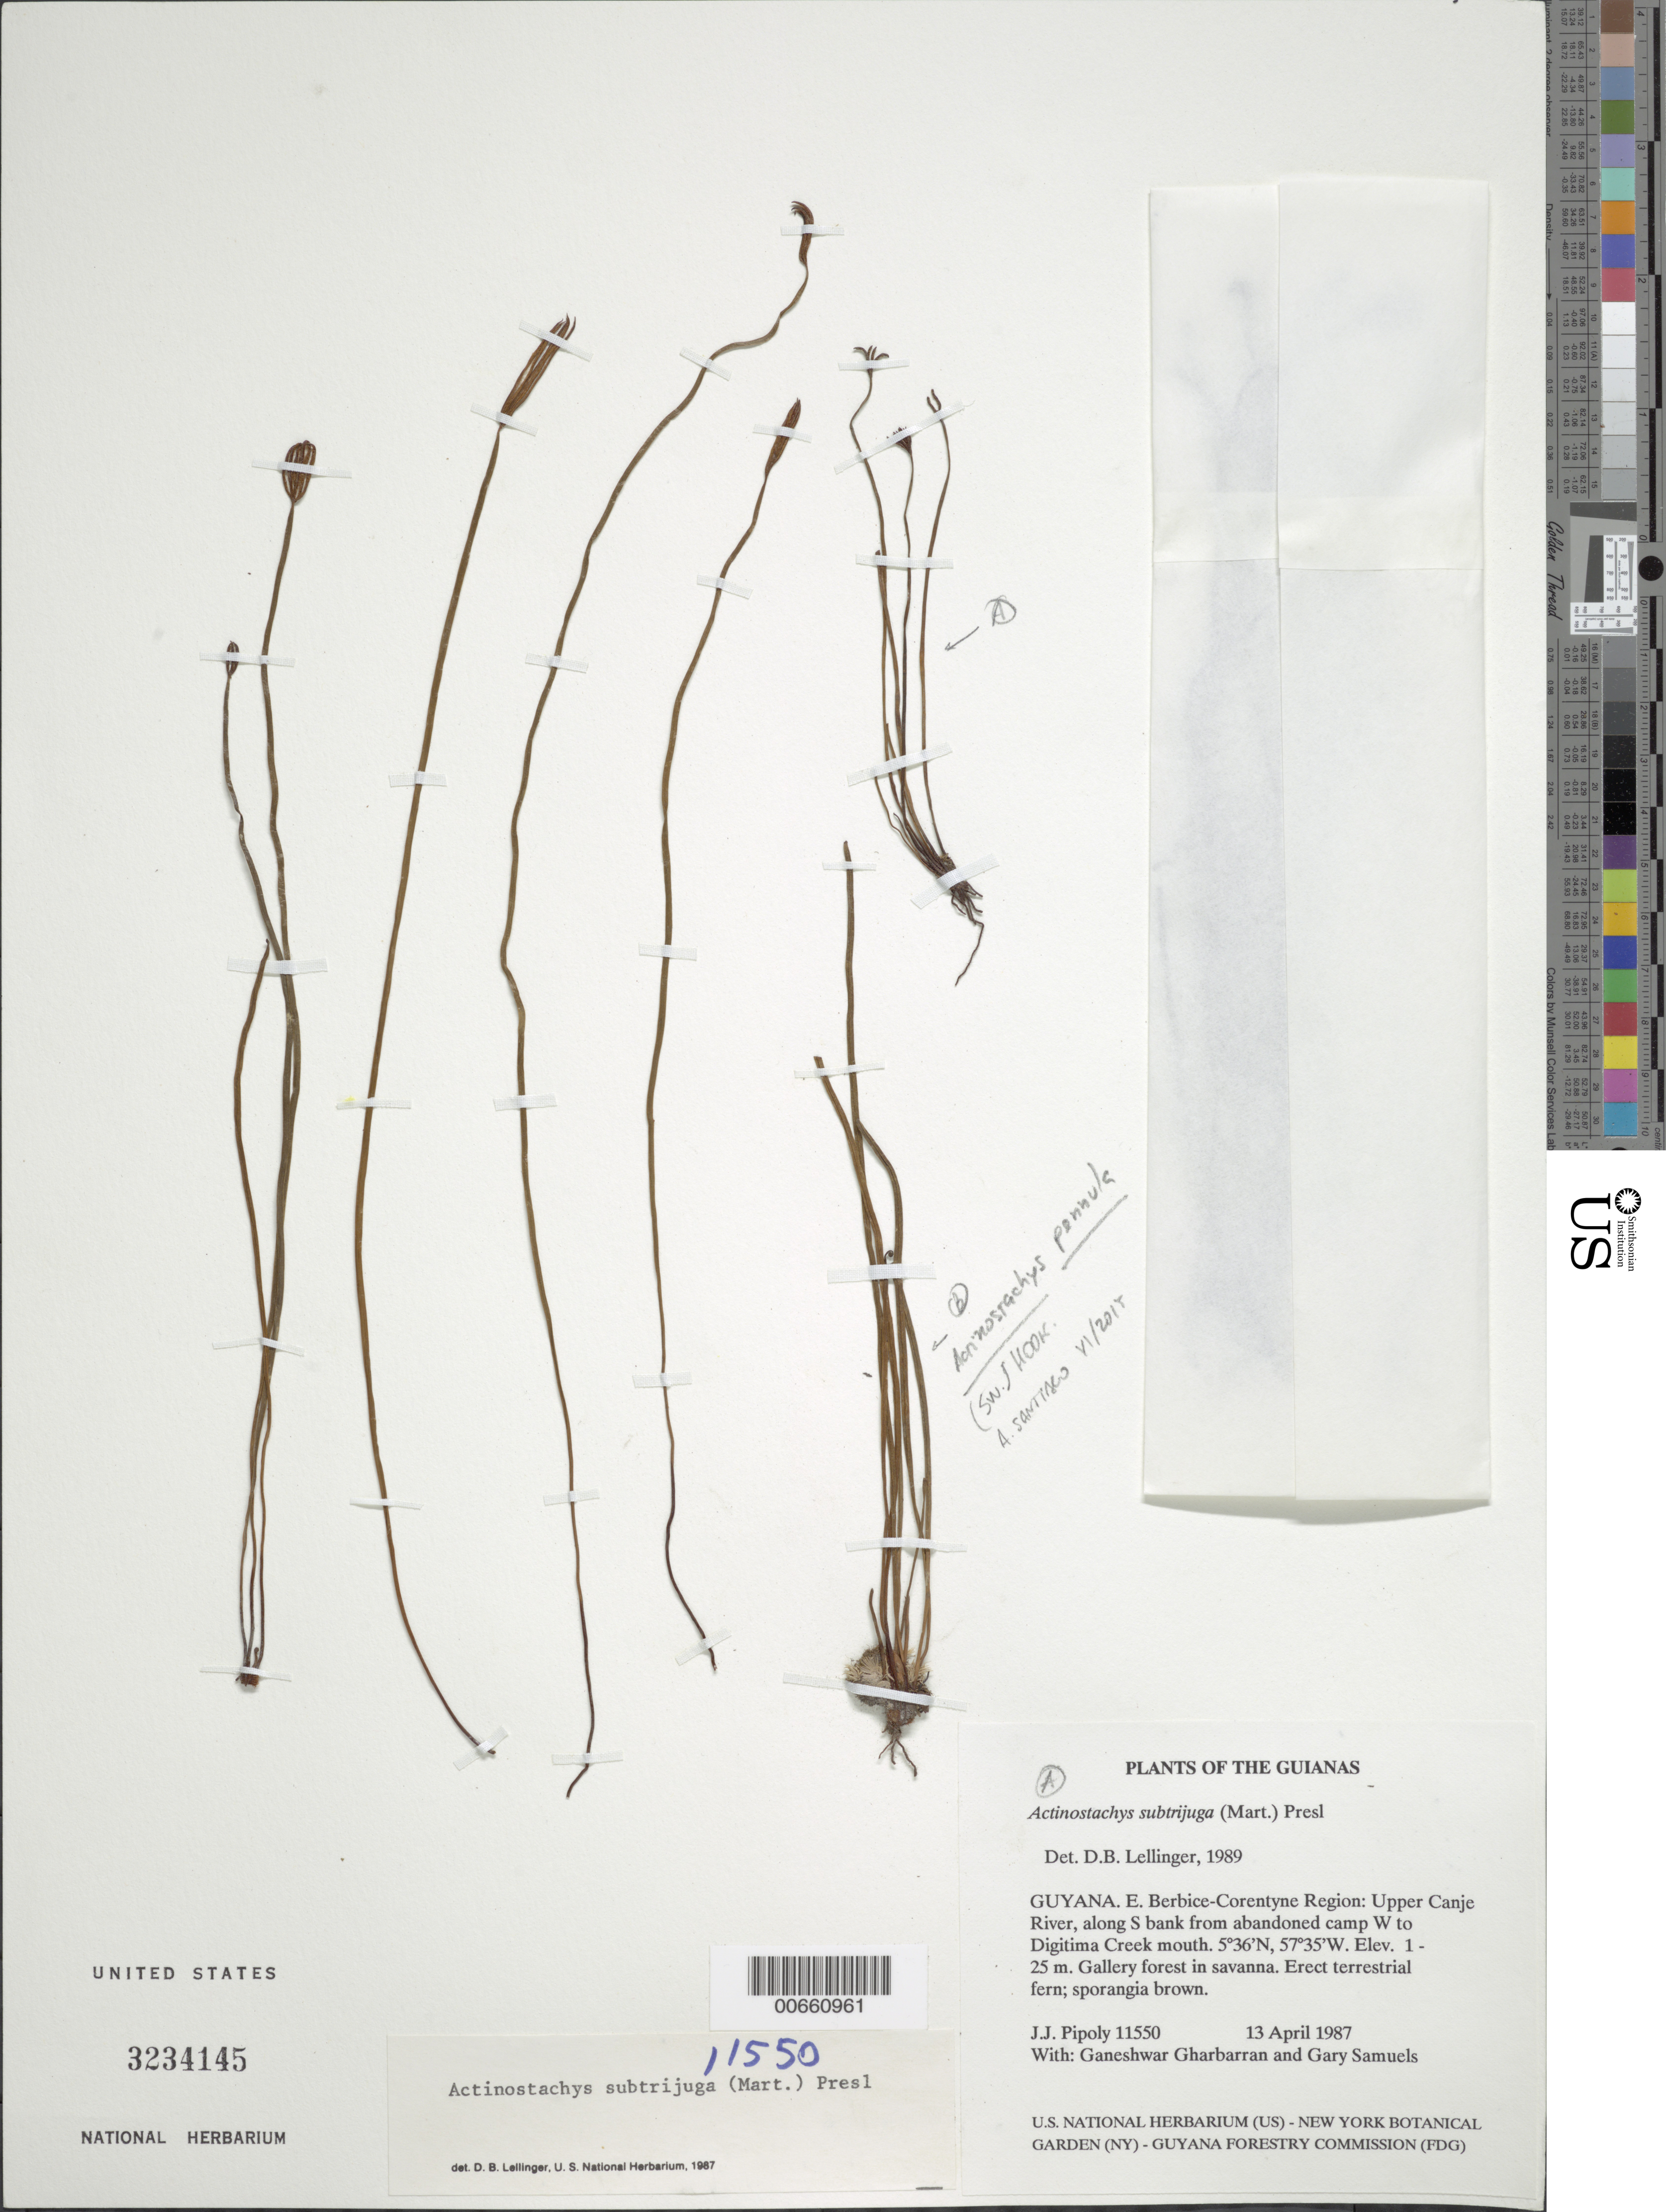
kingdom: Plantae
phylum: Tracheophyta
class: Polypodiopsida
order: Schizaeales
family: Schizaeaceae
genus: Actinostachys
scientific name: Actinostachys subtrijuga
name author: (Mart.) C. Presl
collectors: J. J. Pipoly, G. Gharbarran & G. Samuels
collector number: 11550 B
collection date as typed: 13 April 1987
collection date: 1987-04-13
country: Guyana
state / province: E. Berbice-Corentyne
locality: Upper Canje River, S bank from abandoned Amerindian logging camp W to Digitima Cr. mouth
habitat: Gallery forest in savanna; Eperua and Parinari dominants, most plants covered with small, black, stinging ants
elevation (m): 1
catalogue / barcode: US 3234145